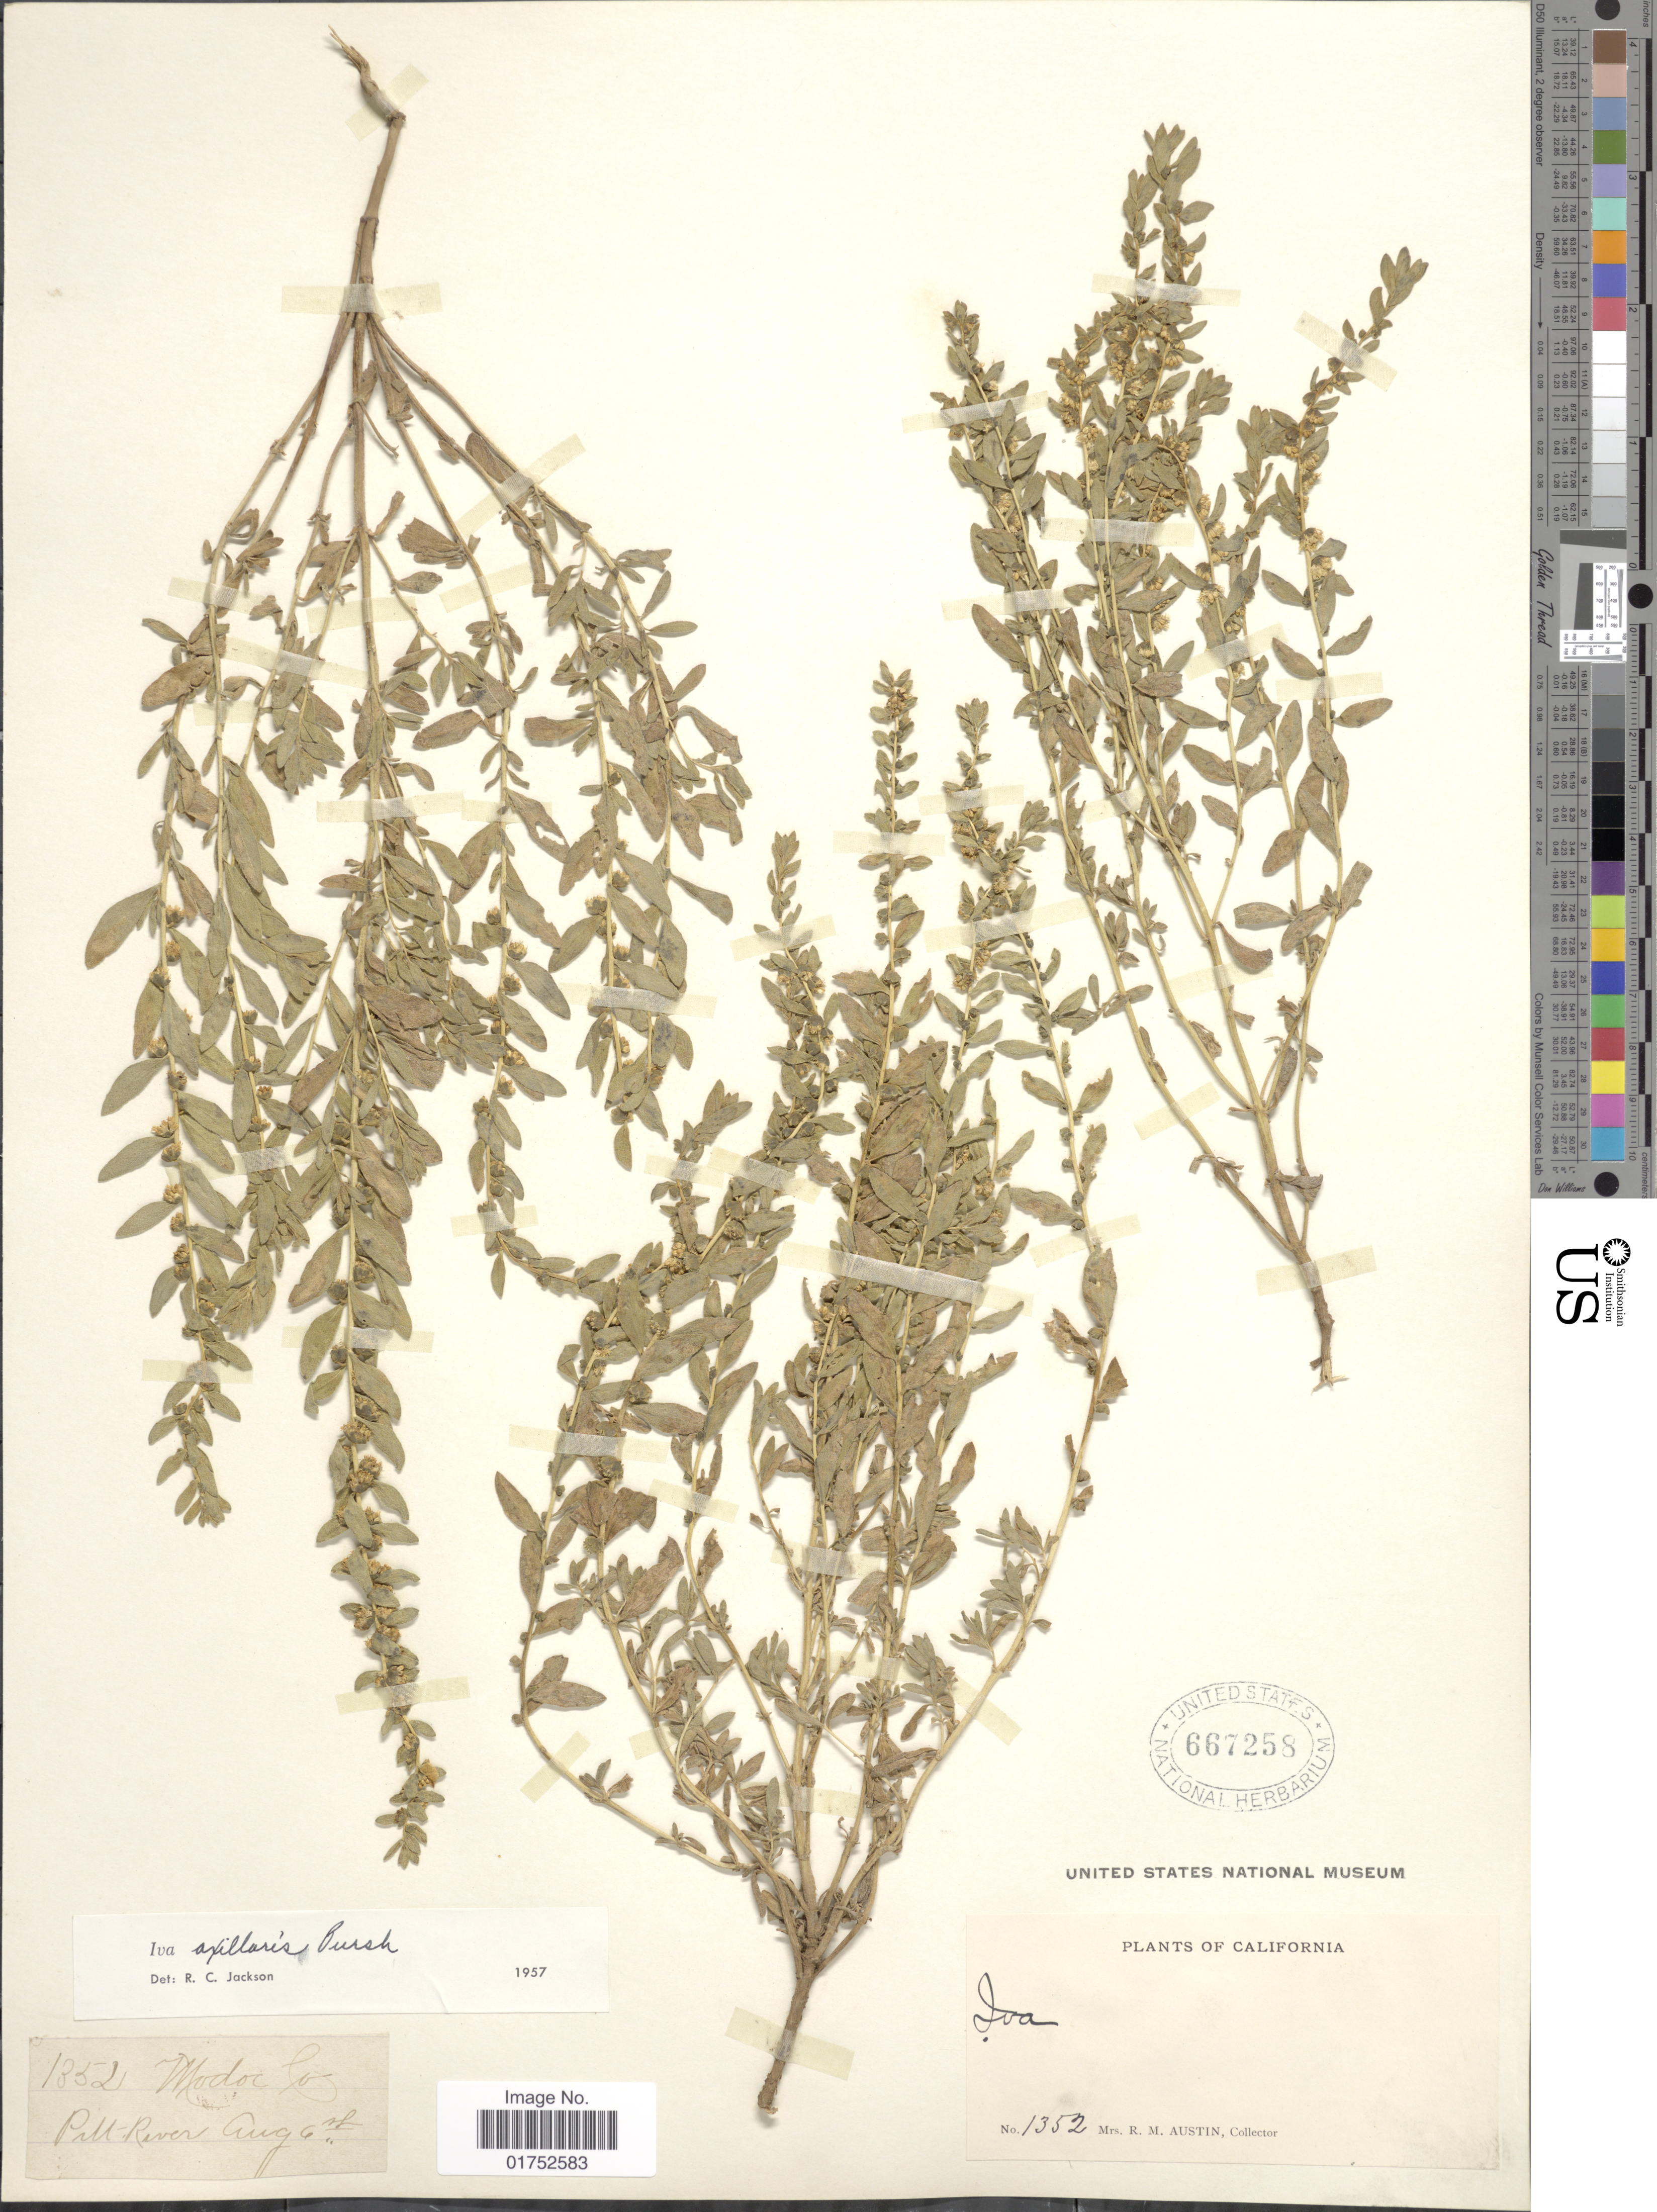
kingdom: Plantae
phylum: Tracheophyta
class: Magnoliopsida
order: Asterales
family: Asteraceae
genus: Iva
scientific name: Iva axillaris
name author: Pursh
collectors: R. Austin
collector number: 1352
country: United States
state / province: California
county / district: Modoc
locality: Modoc Co., Pitt River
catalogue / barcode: US 667258